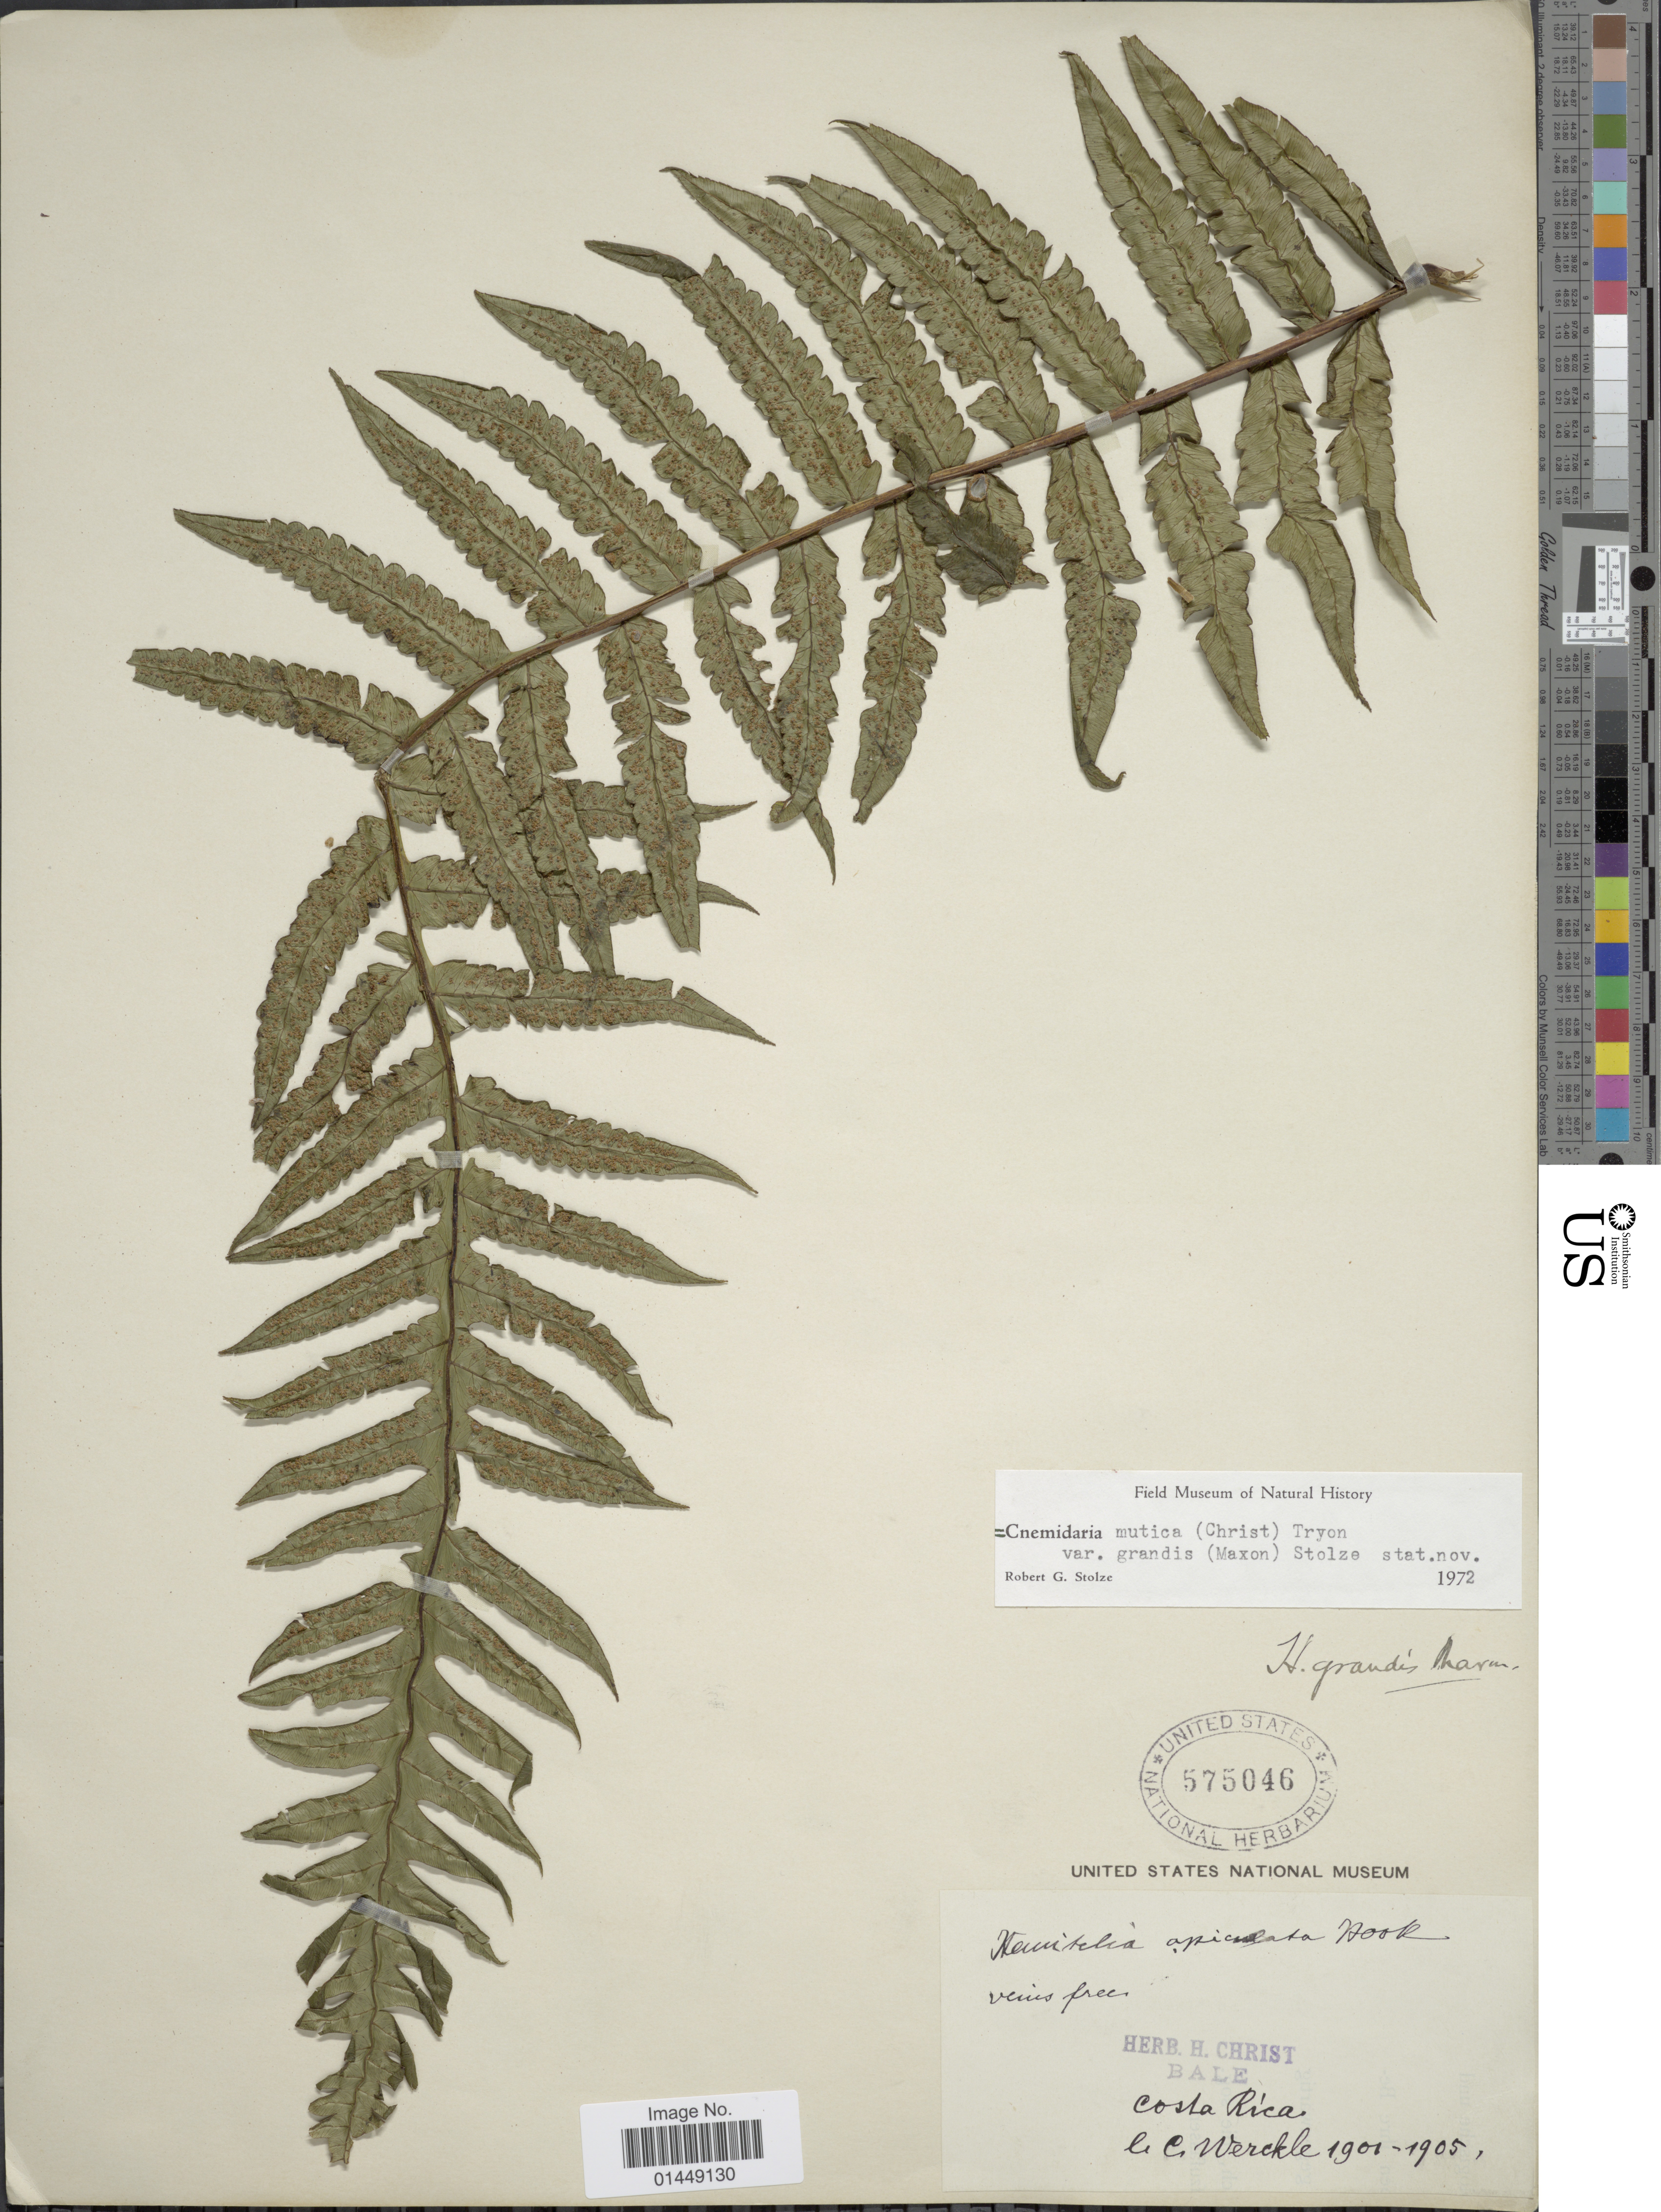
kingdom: Plantae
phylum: Tracheophyta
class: Polypodiopsida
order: Cyatheales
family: Cyatheaceae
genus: Cyathea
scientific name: Cyathea mutica var. grandis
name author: (Maxon) Lehnert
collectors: C. C Wercklé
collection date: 1901/1905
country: Costa Rica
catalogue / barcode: US 575046